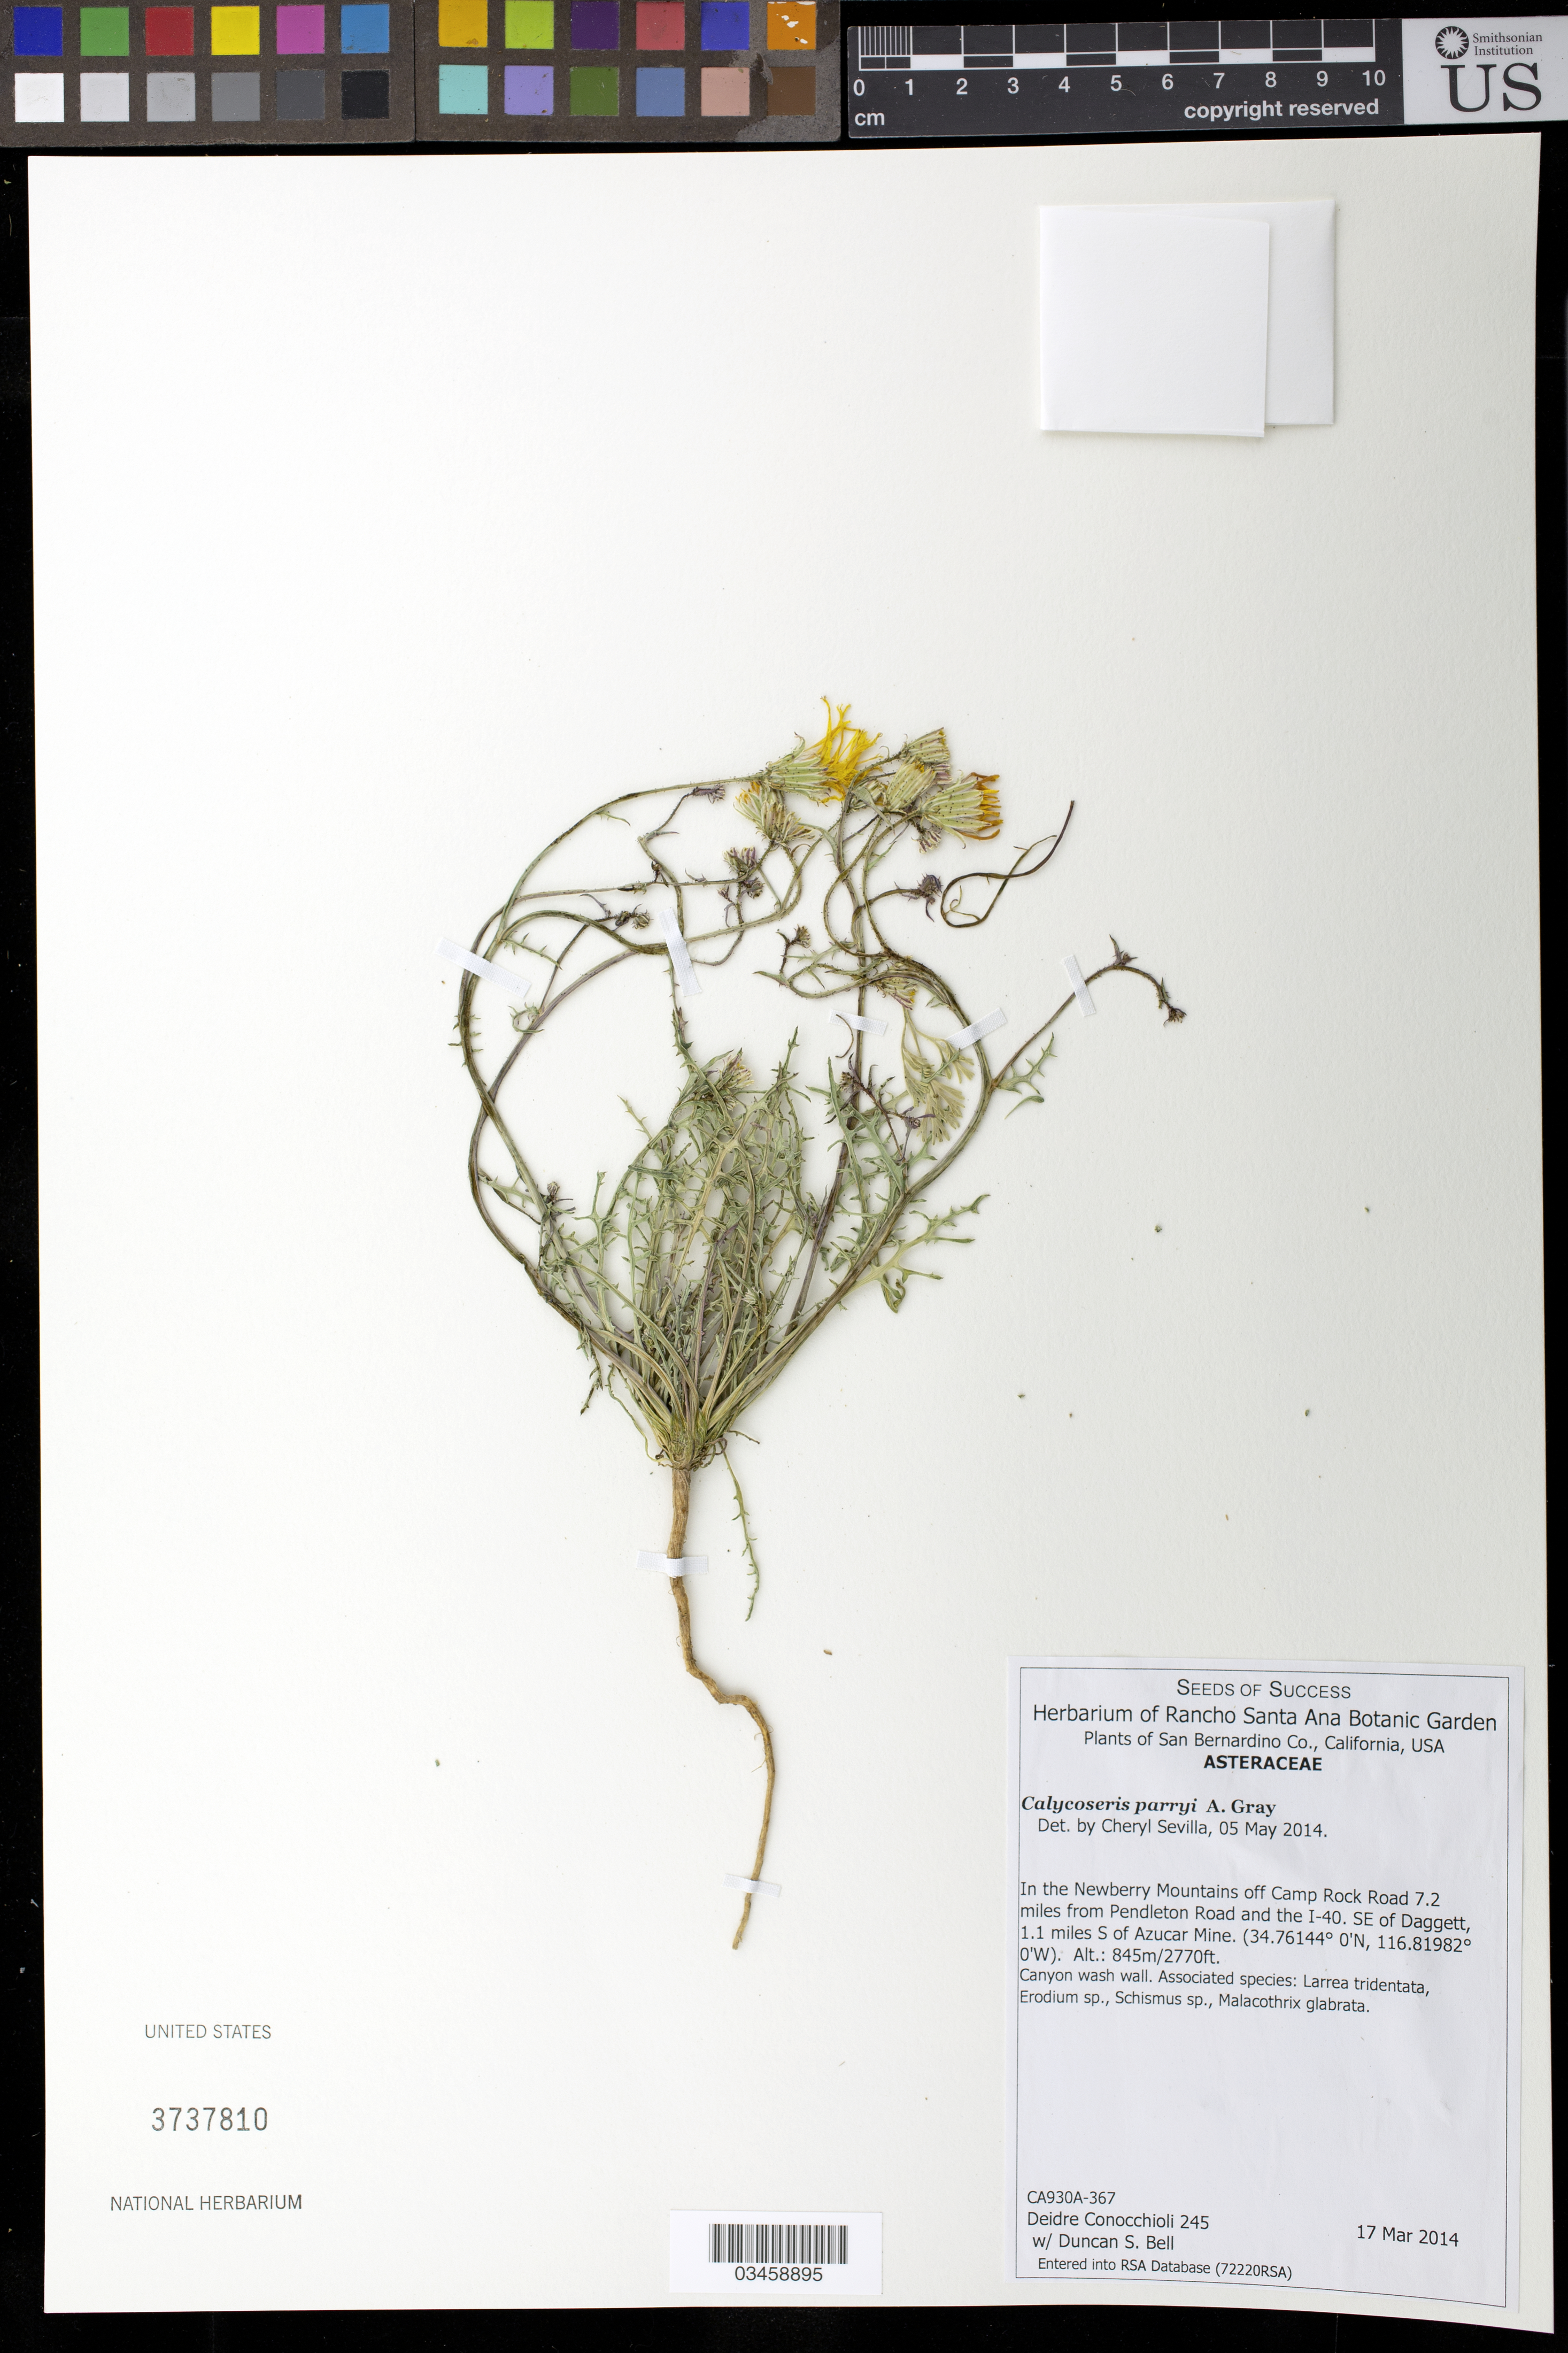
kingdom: Plantae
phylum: Tracheophyta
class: Magnoliopsida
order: Asterales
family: Asteraceae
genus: Calycoseris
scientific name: Calycoseris parryi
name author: A. Gray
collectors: D. Conocchioli & D. S. Bell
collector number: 245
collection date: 2014-03-17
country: United States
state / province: California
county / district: San Bernardino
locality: In the Newberry Mts off Camp Rock Road 7.2 mi. from Pendleton Road and the I-40. SE of Daggett, 1.1 mi. S of Azucar Mine.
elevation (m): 844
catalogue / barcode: US 3737810